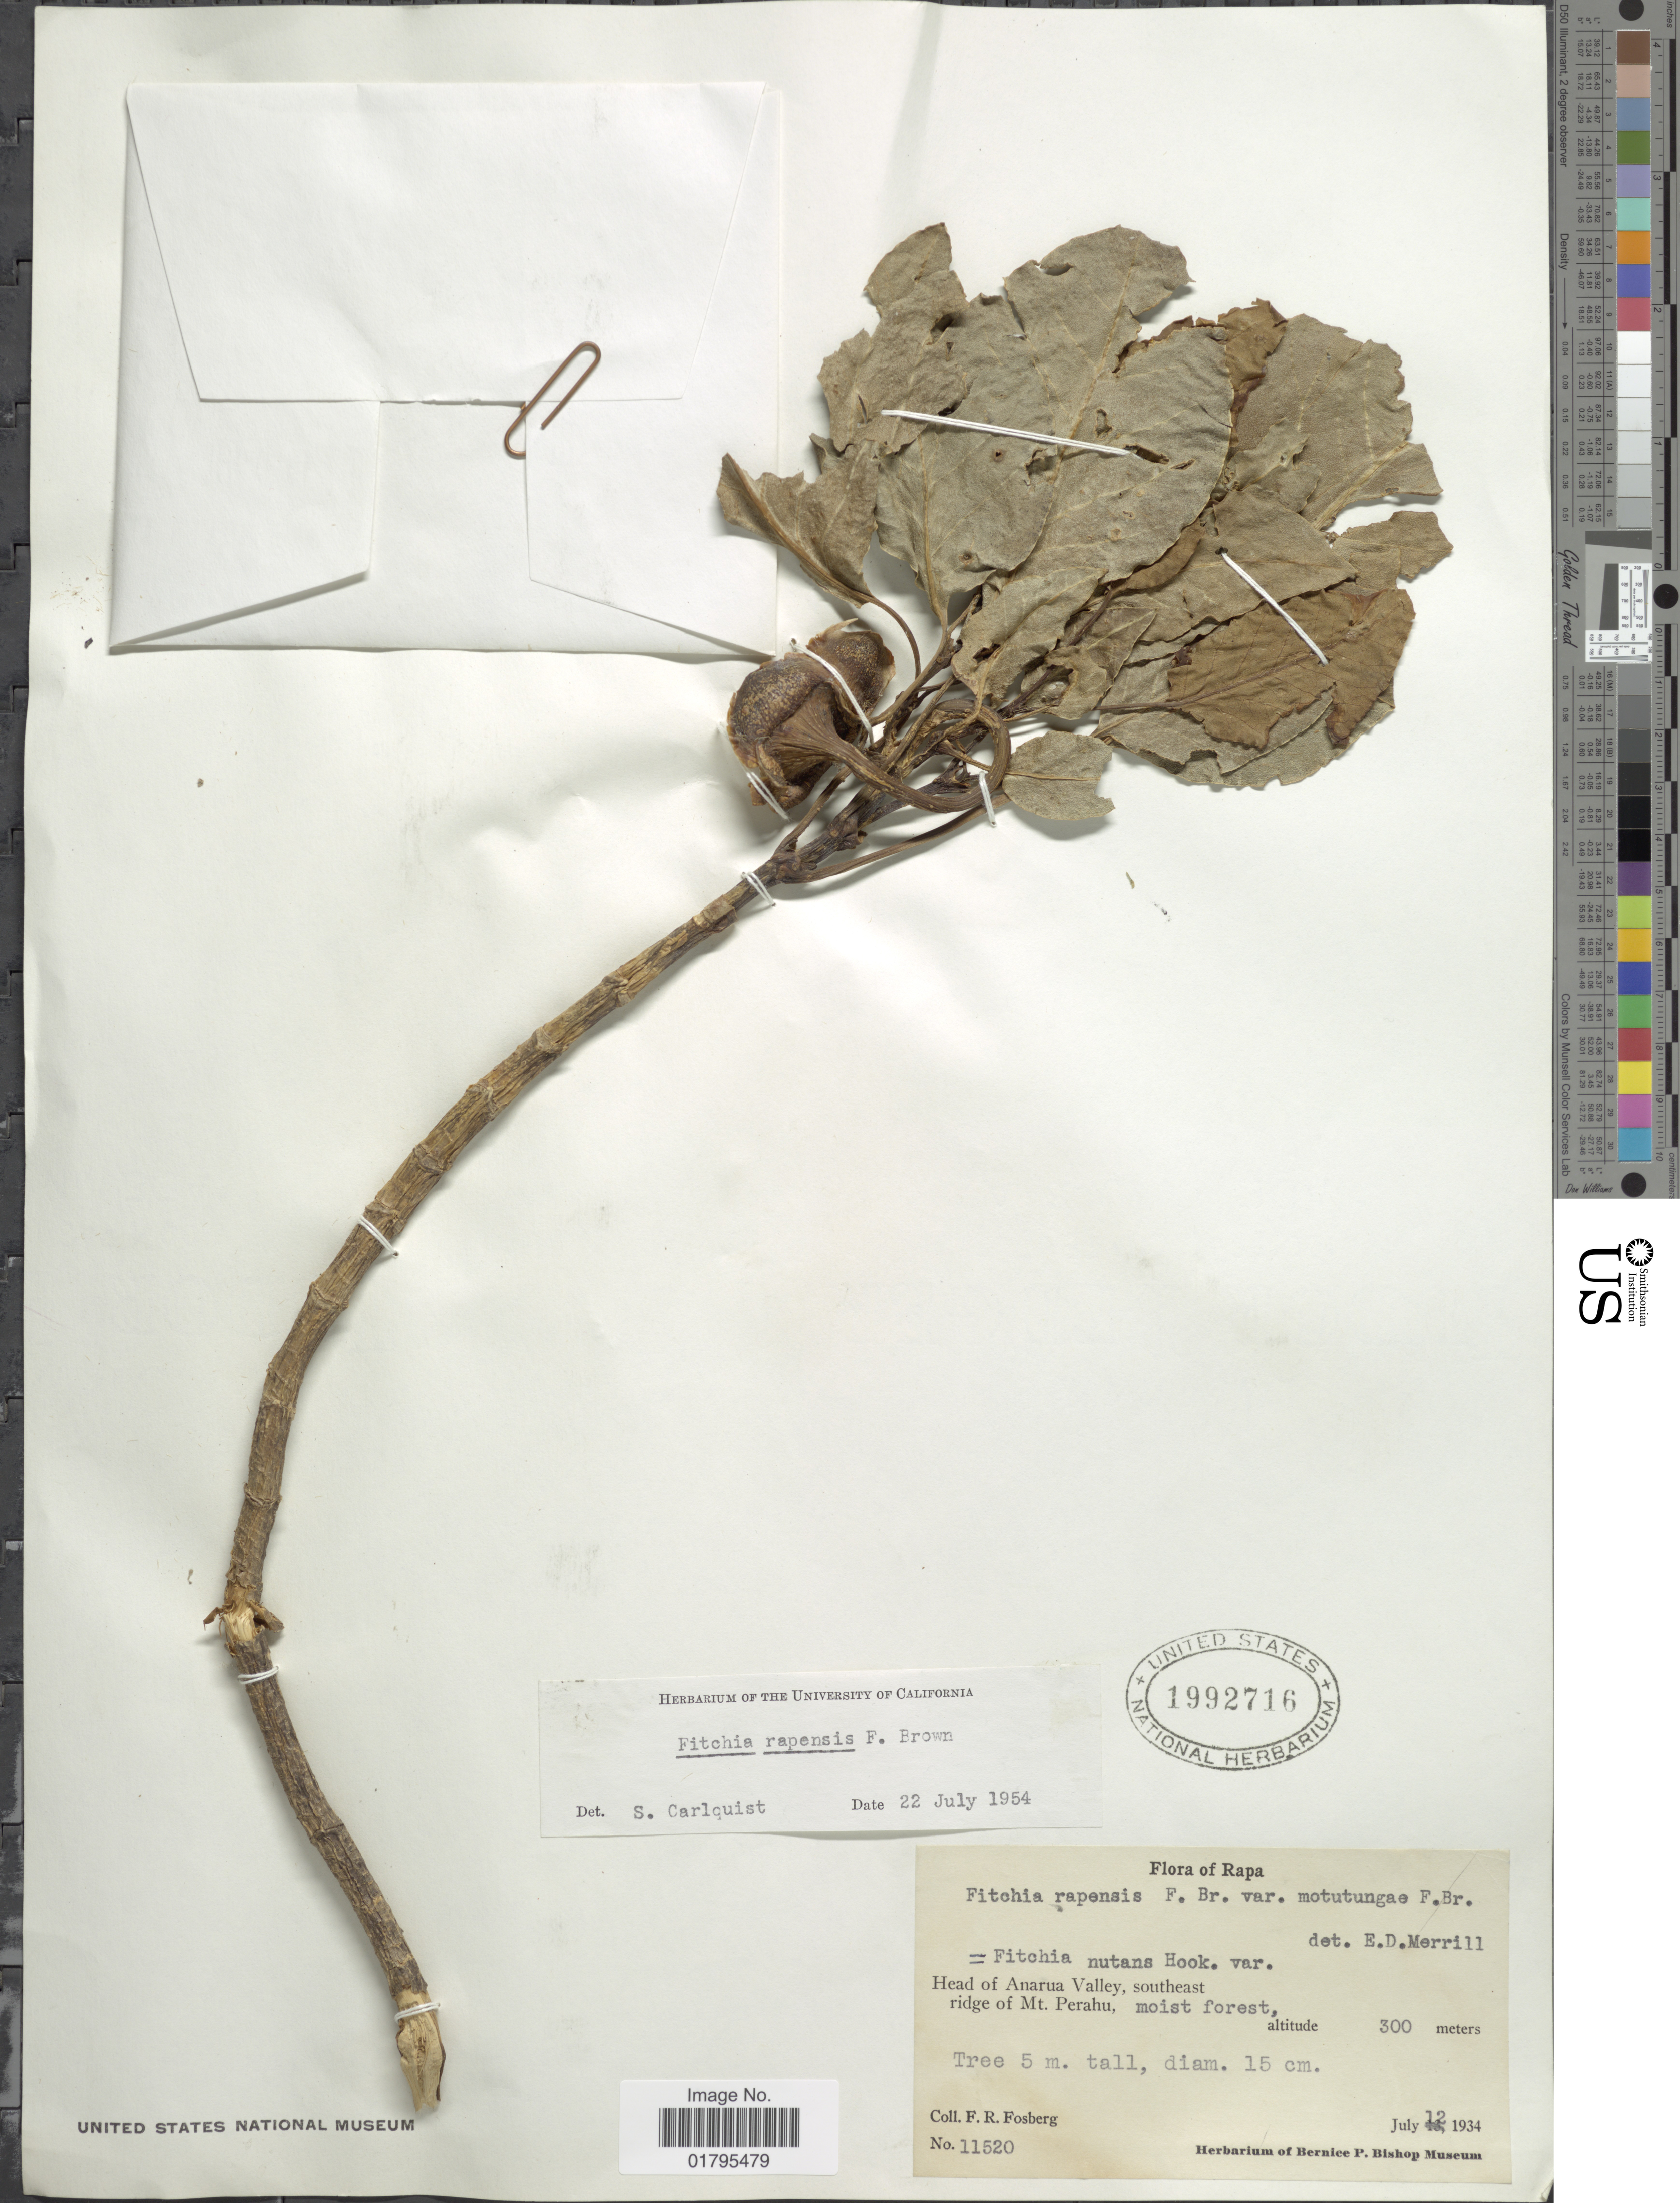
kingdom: Plantae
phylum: Tracheophyta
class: Magnoliopsida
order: Asterales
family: Asteraceae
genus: Fitchia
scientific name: Fitchia rapensis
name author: F. Br.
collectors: F. R. Fosberg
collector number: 11520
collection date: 1934-07-12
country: French Polynesia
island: Rapa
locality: Rapa, Head of Anarua Valley, southeast ridge of Mt. Perahu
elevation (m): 300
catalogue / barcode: US 1992716